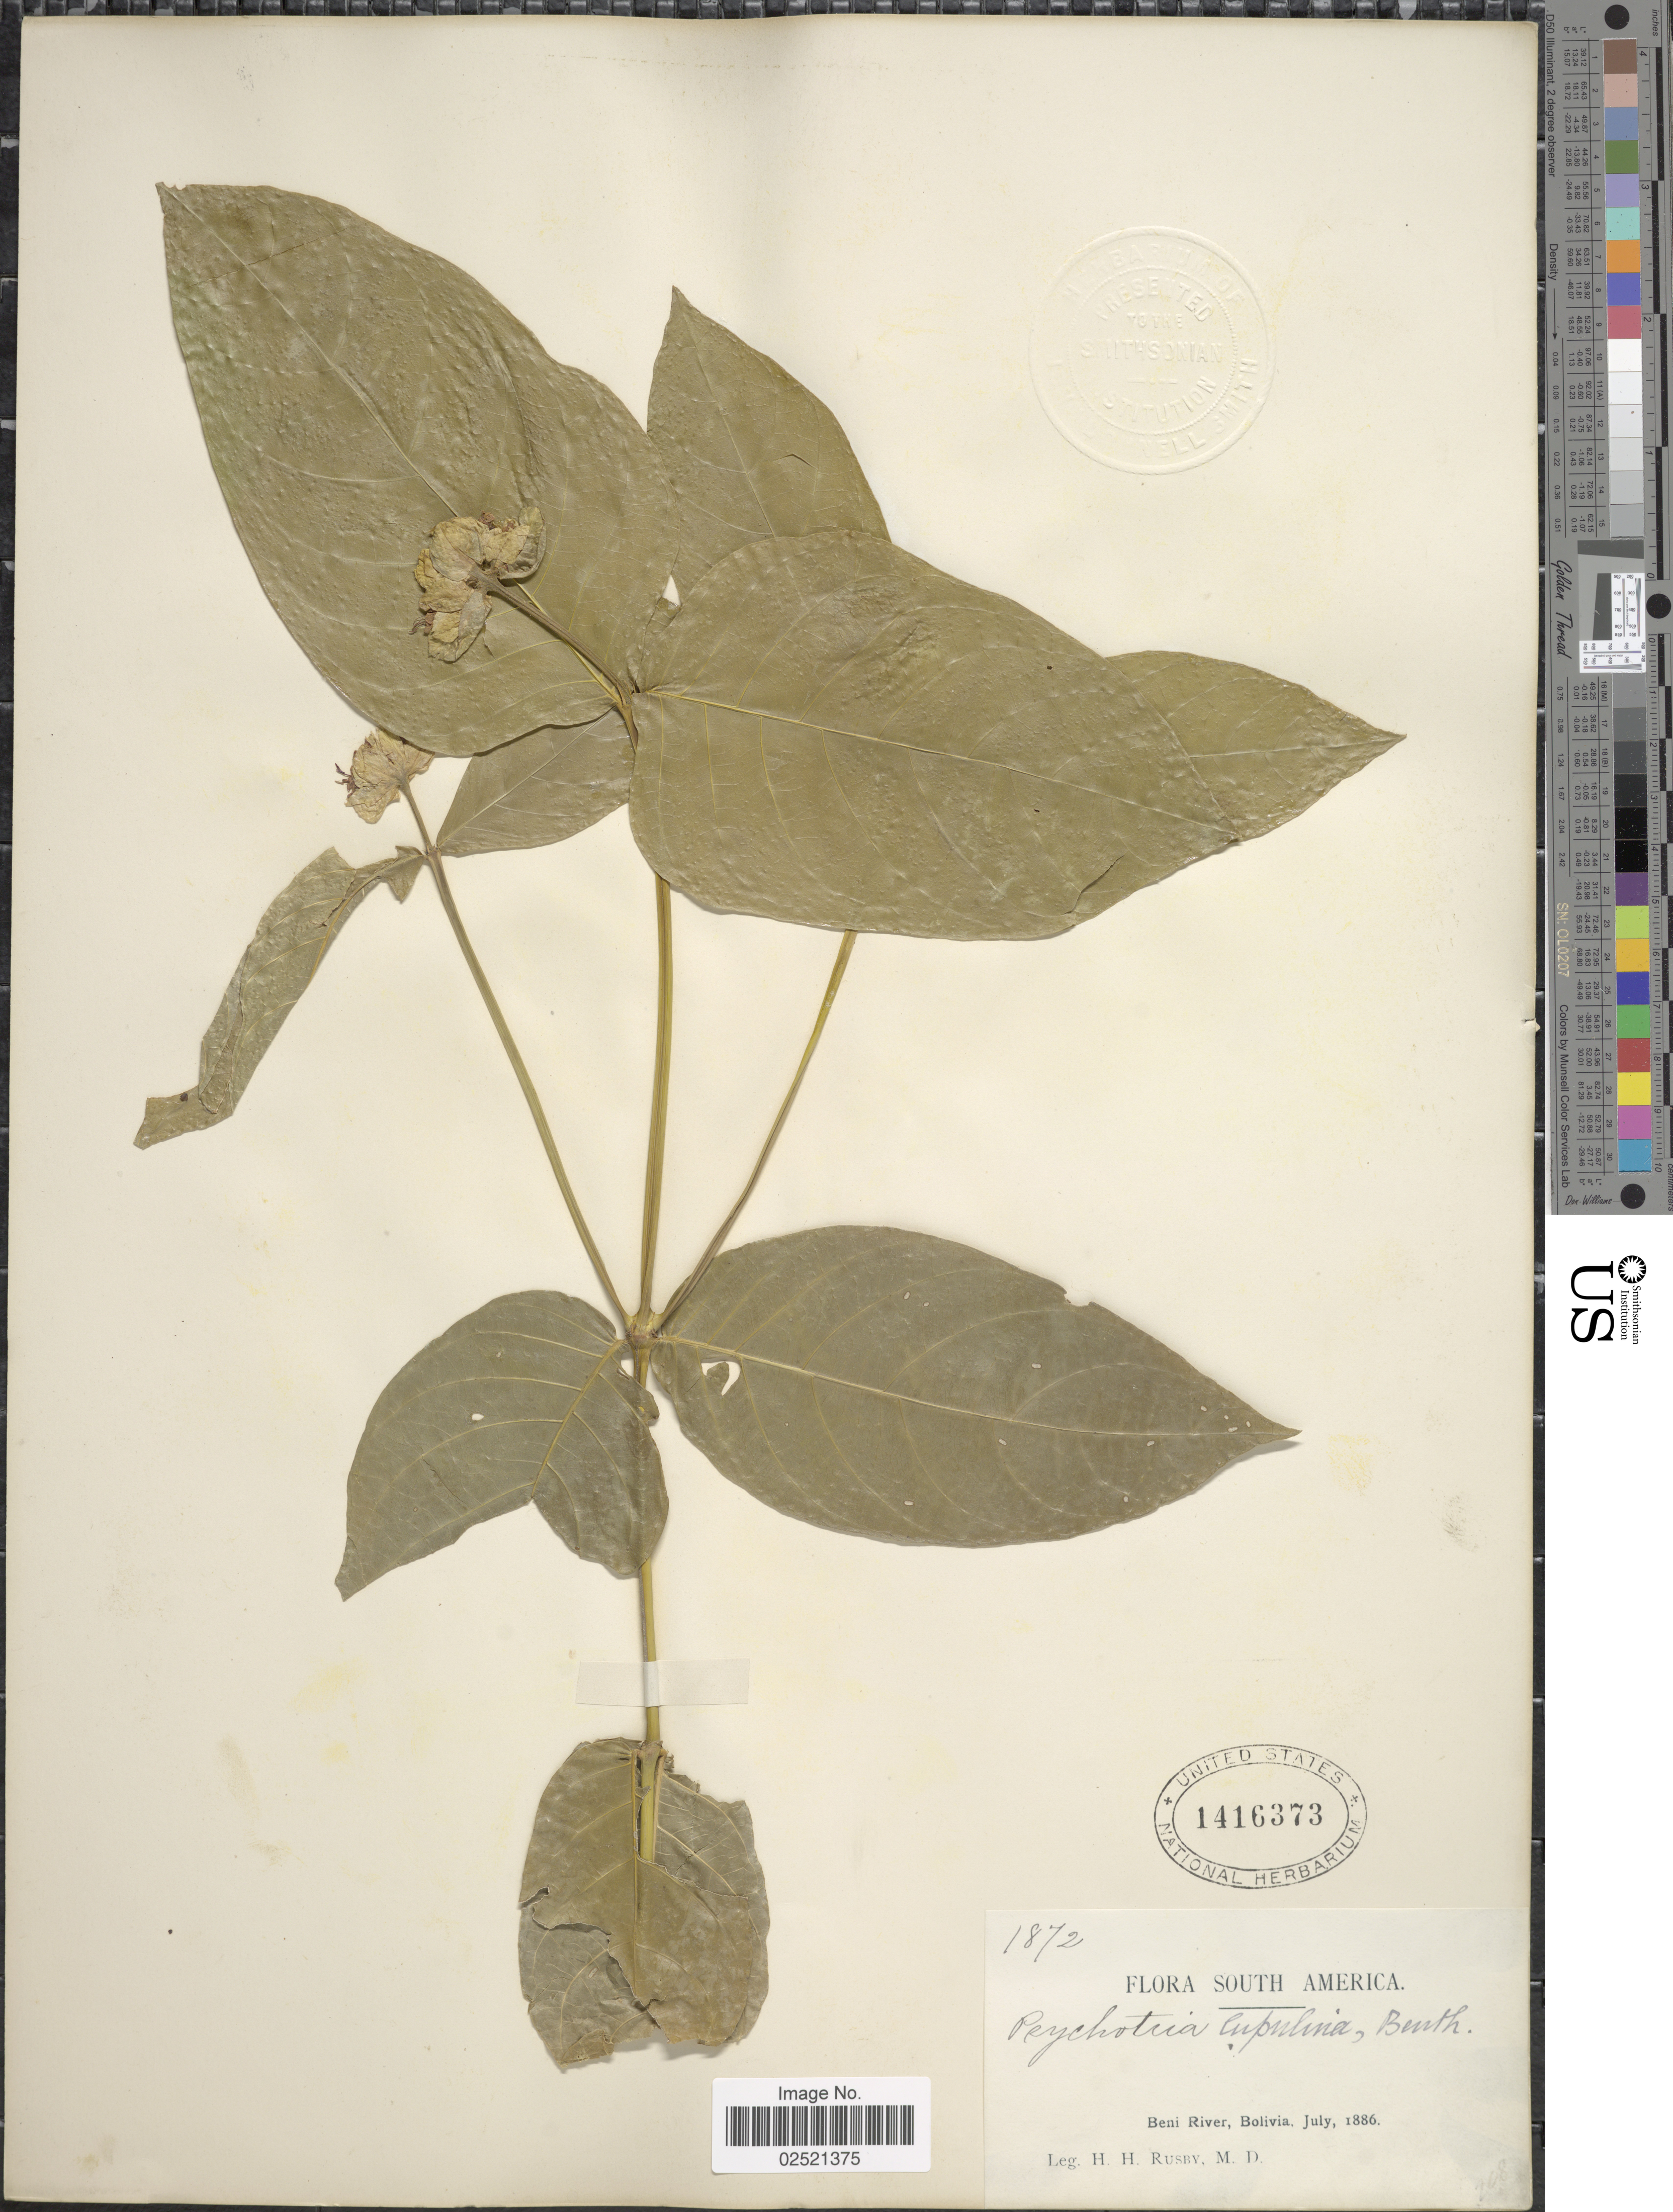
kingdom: Plantae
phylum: Tracheophyta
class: Magnoliopsida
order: Gentianales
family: Rubiaceae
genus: Psychotria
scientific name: Psychotria lupulina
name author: Benth.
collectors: H. H. Rusby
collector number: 1872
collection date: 1886-07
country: Bolivia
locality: Beni River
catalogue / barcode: US 1416373